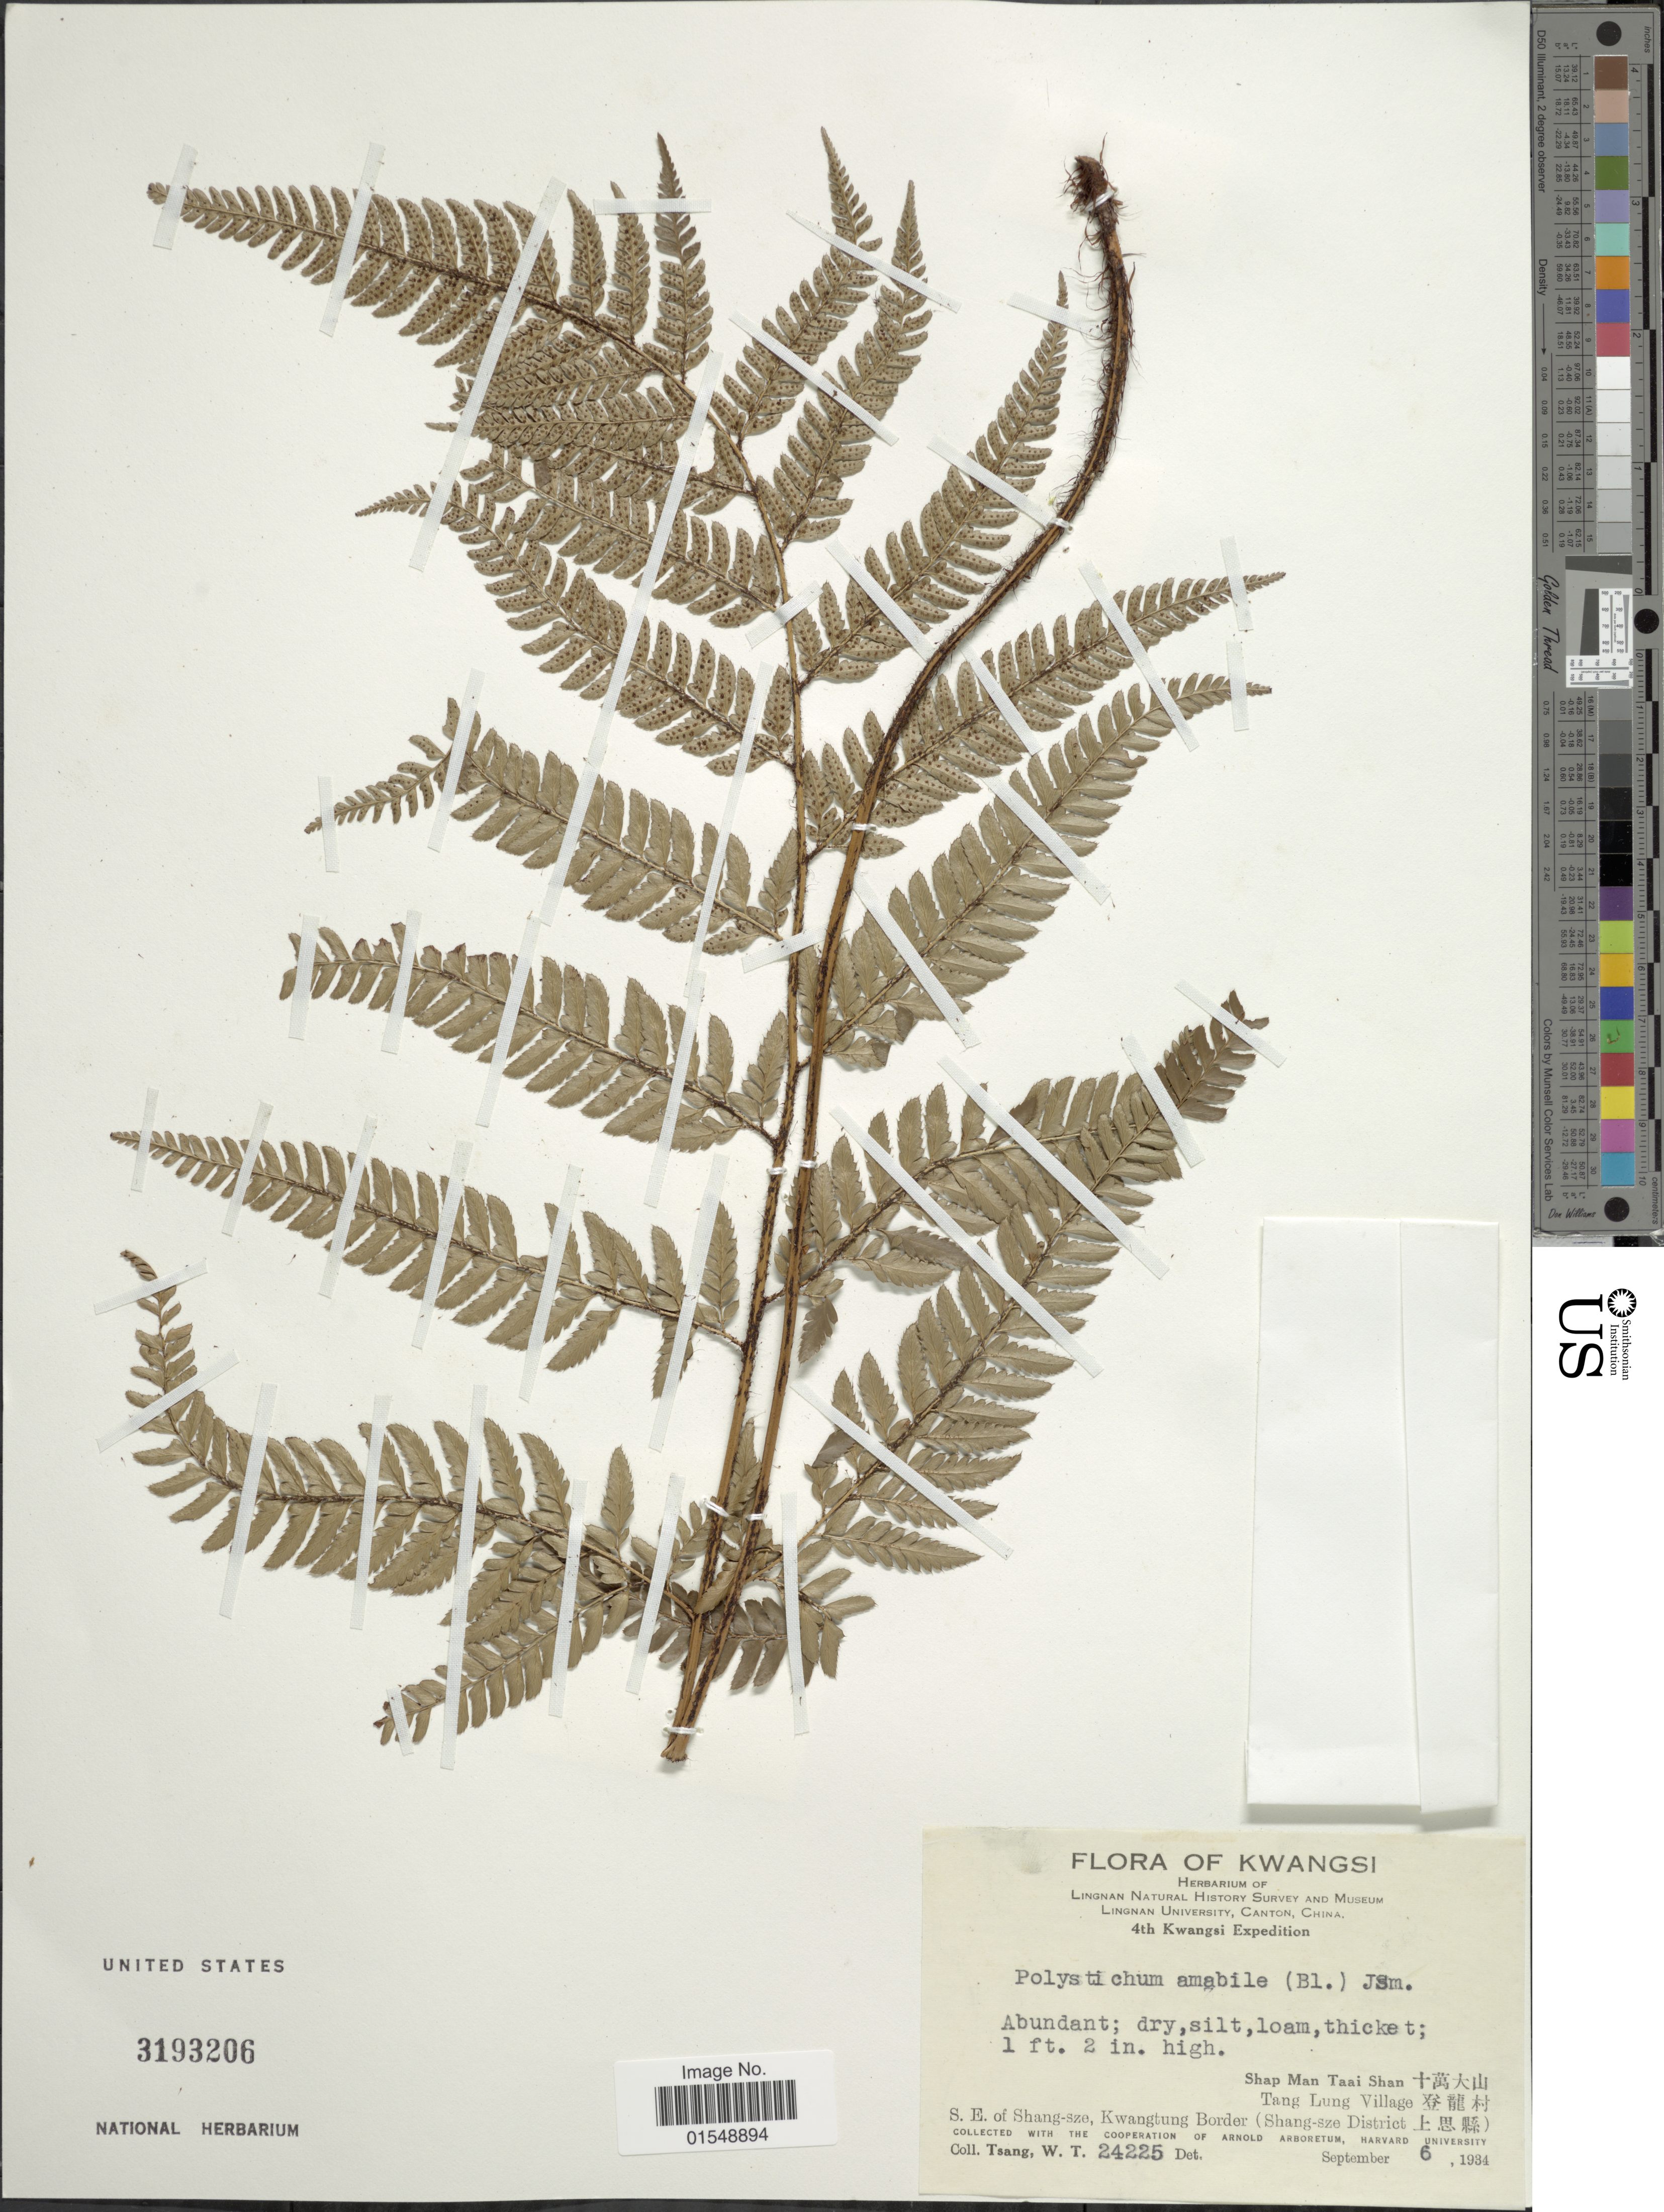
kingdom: Plantae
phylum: Tracheophyta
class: Polypodiopsida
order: Polypodiales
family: Dryopteridaceae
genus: Arachniodes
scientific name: Arachniodes amabilis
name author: (Blume) Tindale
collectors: W. T. Tsang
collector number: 24225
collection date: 1934-09-06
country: China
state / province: Guangxi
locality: Kwangsi, S. E. of Shang- sze, Kwangtung Border (Shang-sze District)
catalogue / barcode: US 3193206